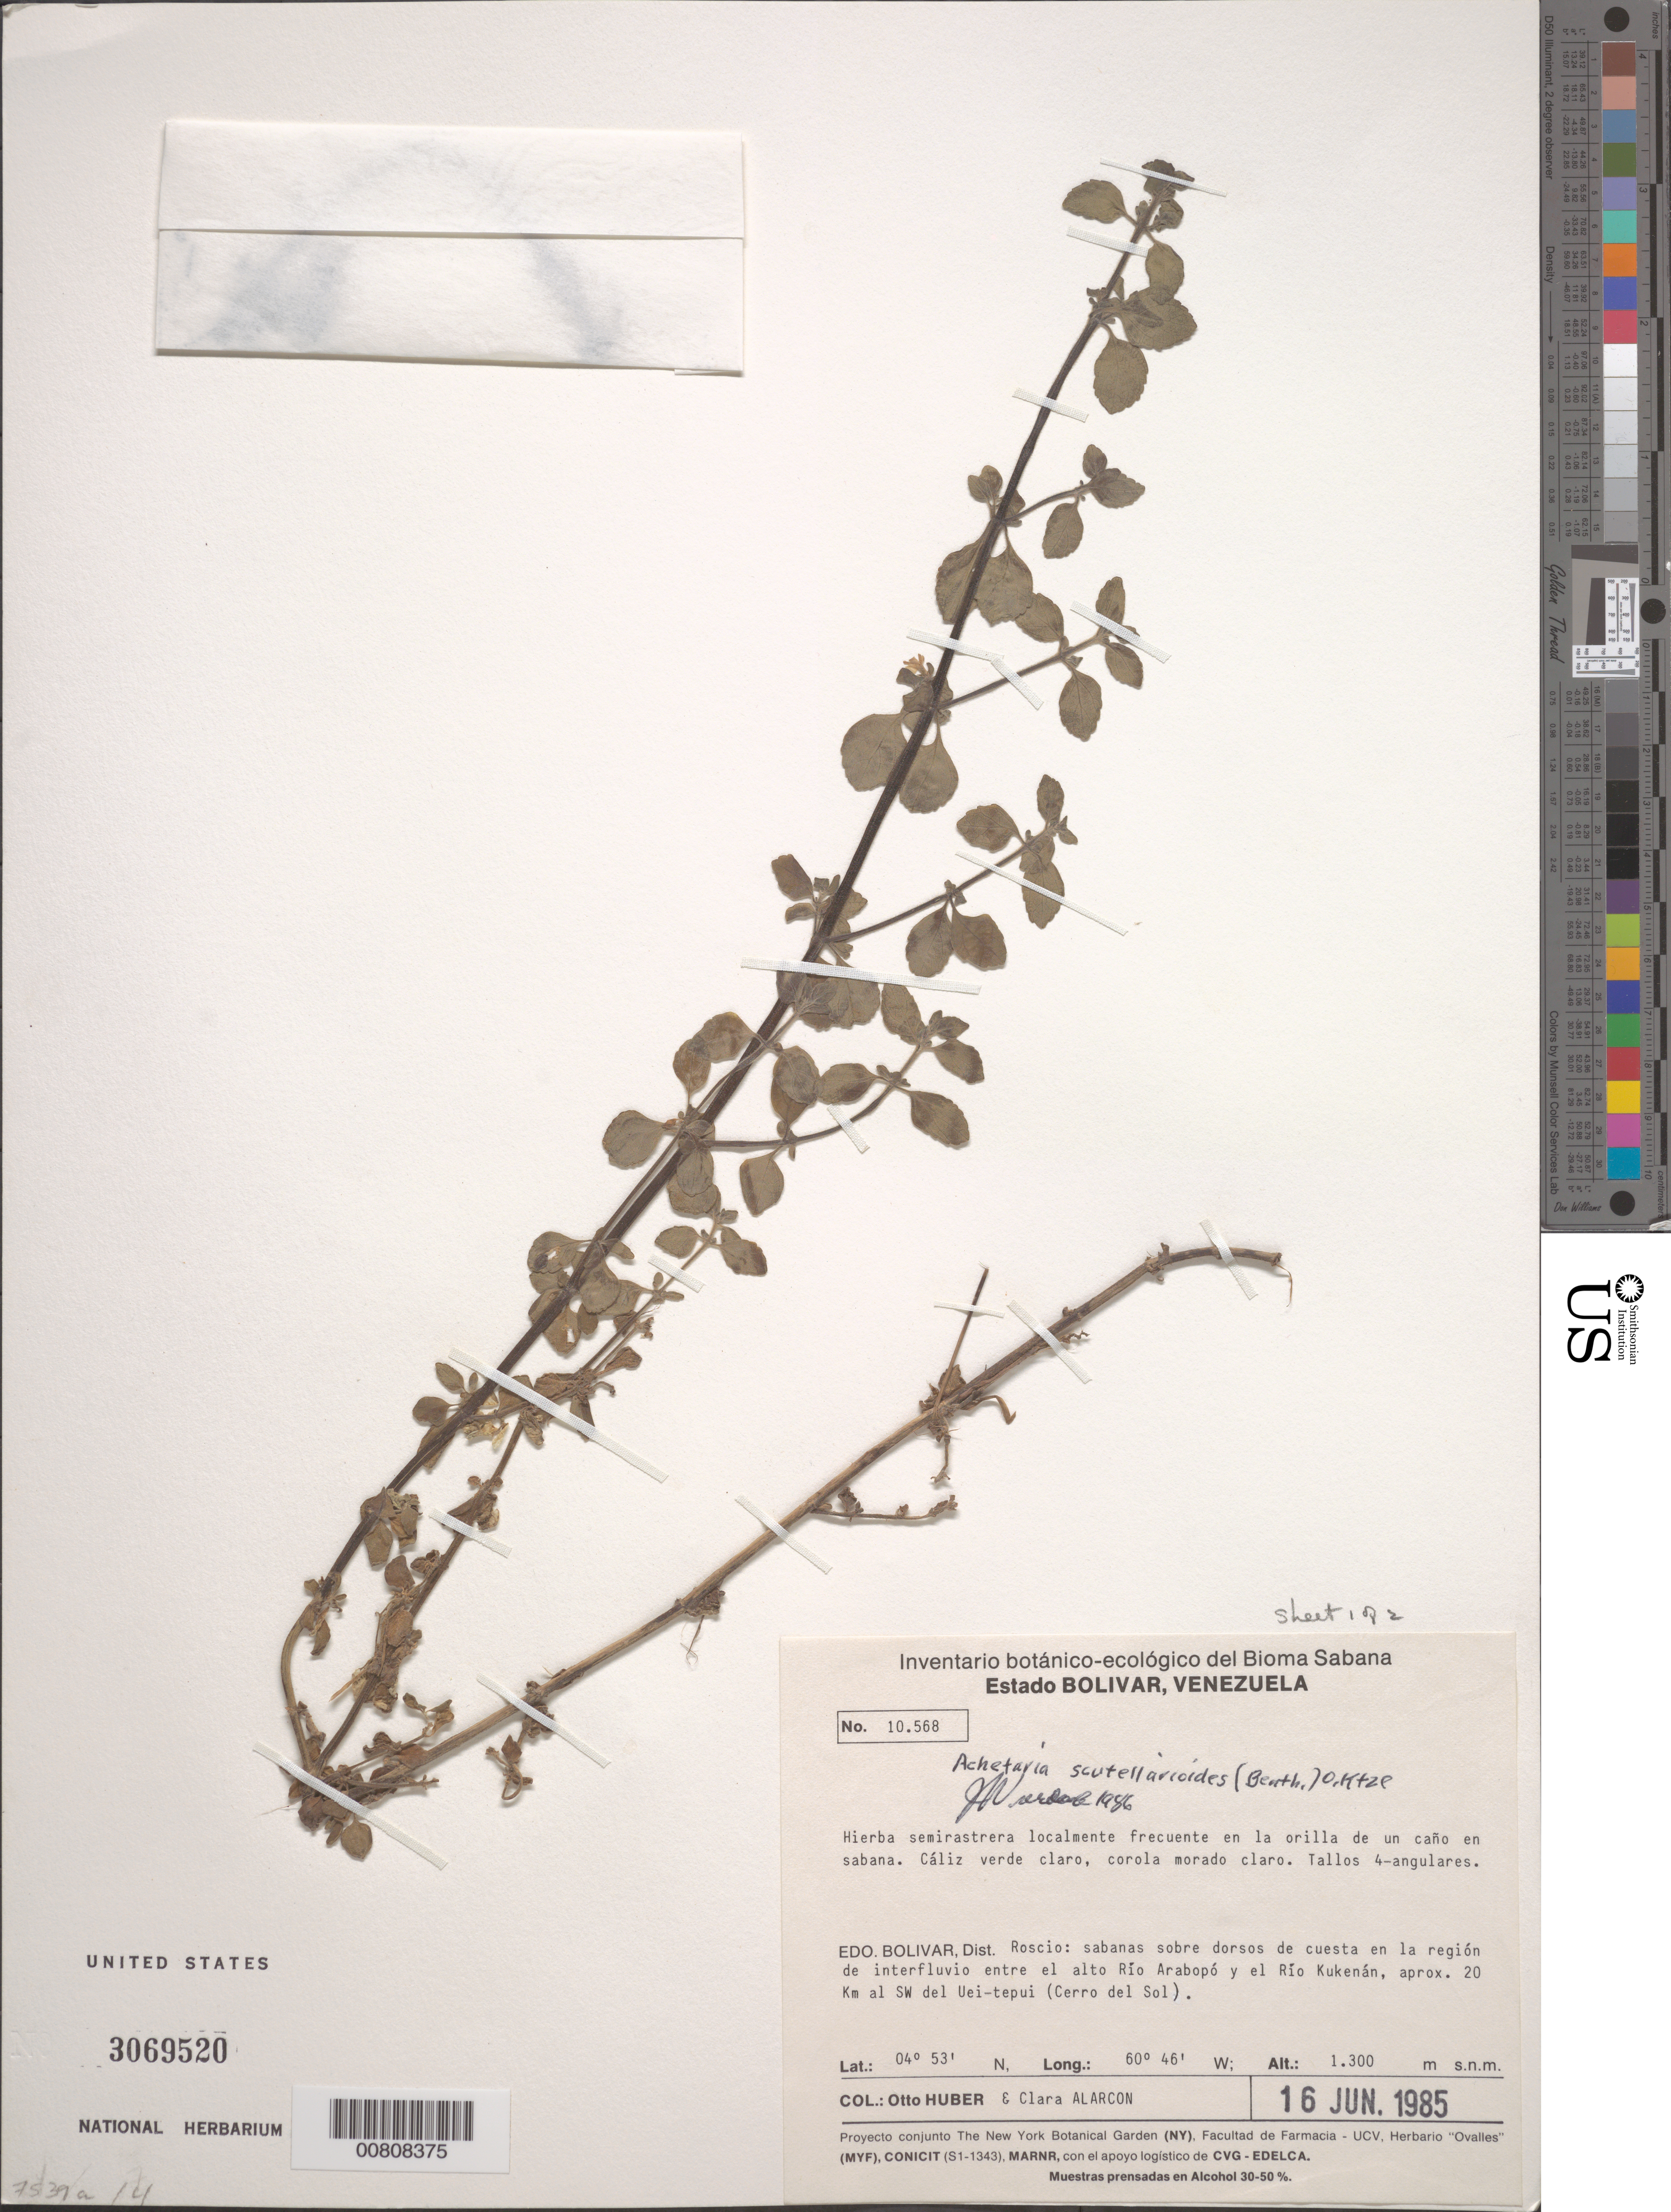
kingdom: Plantae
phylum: Tracheophyta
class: Magnoliopsida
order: Lamiales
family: Plantaginaceae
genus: Matourea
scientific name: Matourea scutellarioides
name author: (Benth.) Colletta & V.C. Souza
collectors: O. Huber & C. Alarcon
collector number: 10568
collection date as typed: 16-Jun-85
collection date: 1985-06-16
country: Venezuela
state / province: Bolívar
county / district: Roscio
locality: Río Arabopo to el Río Kukenán, aprox. 20 km al SW del Uei-tepuí (Cerro del Sol)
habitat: Sabanas sobre dorsos de cuesta en la region de interfluvio; en la ribera de un canito en sabana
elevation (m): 1300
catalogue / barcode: US 3069520